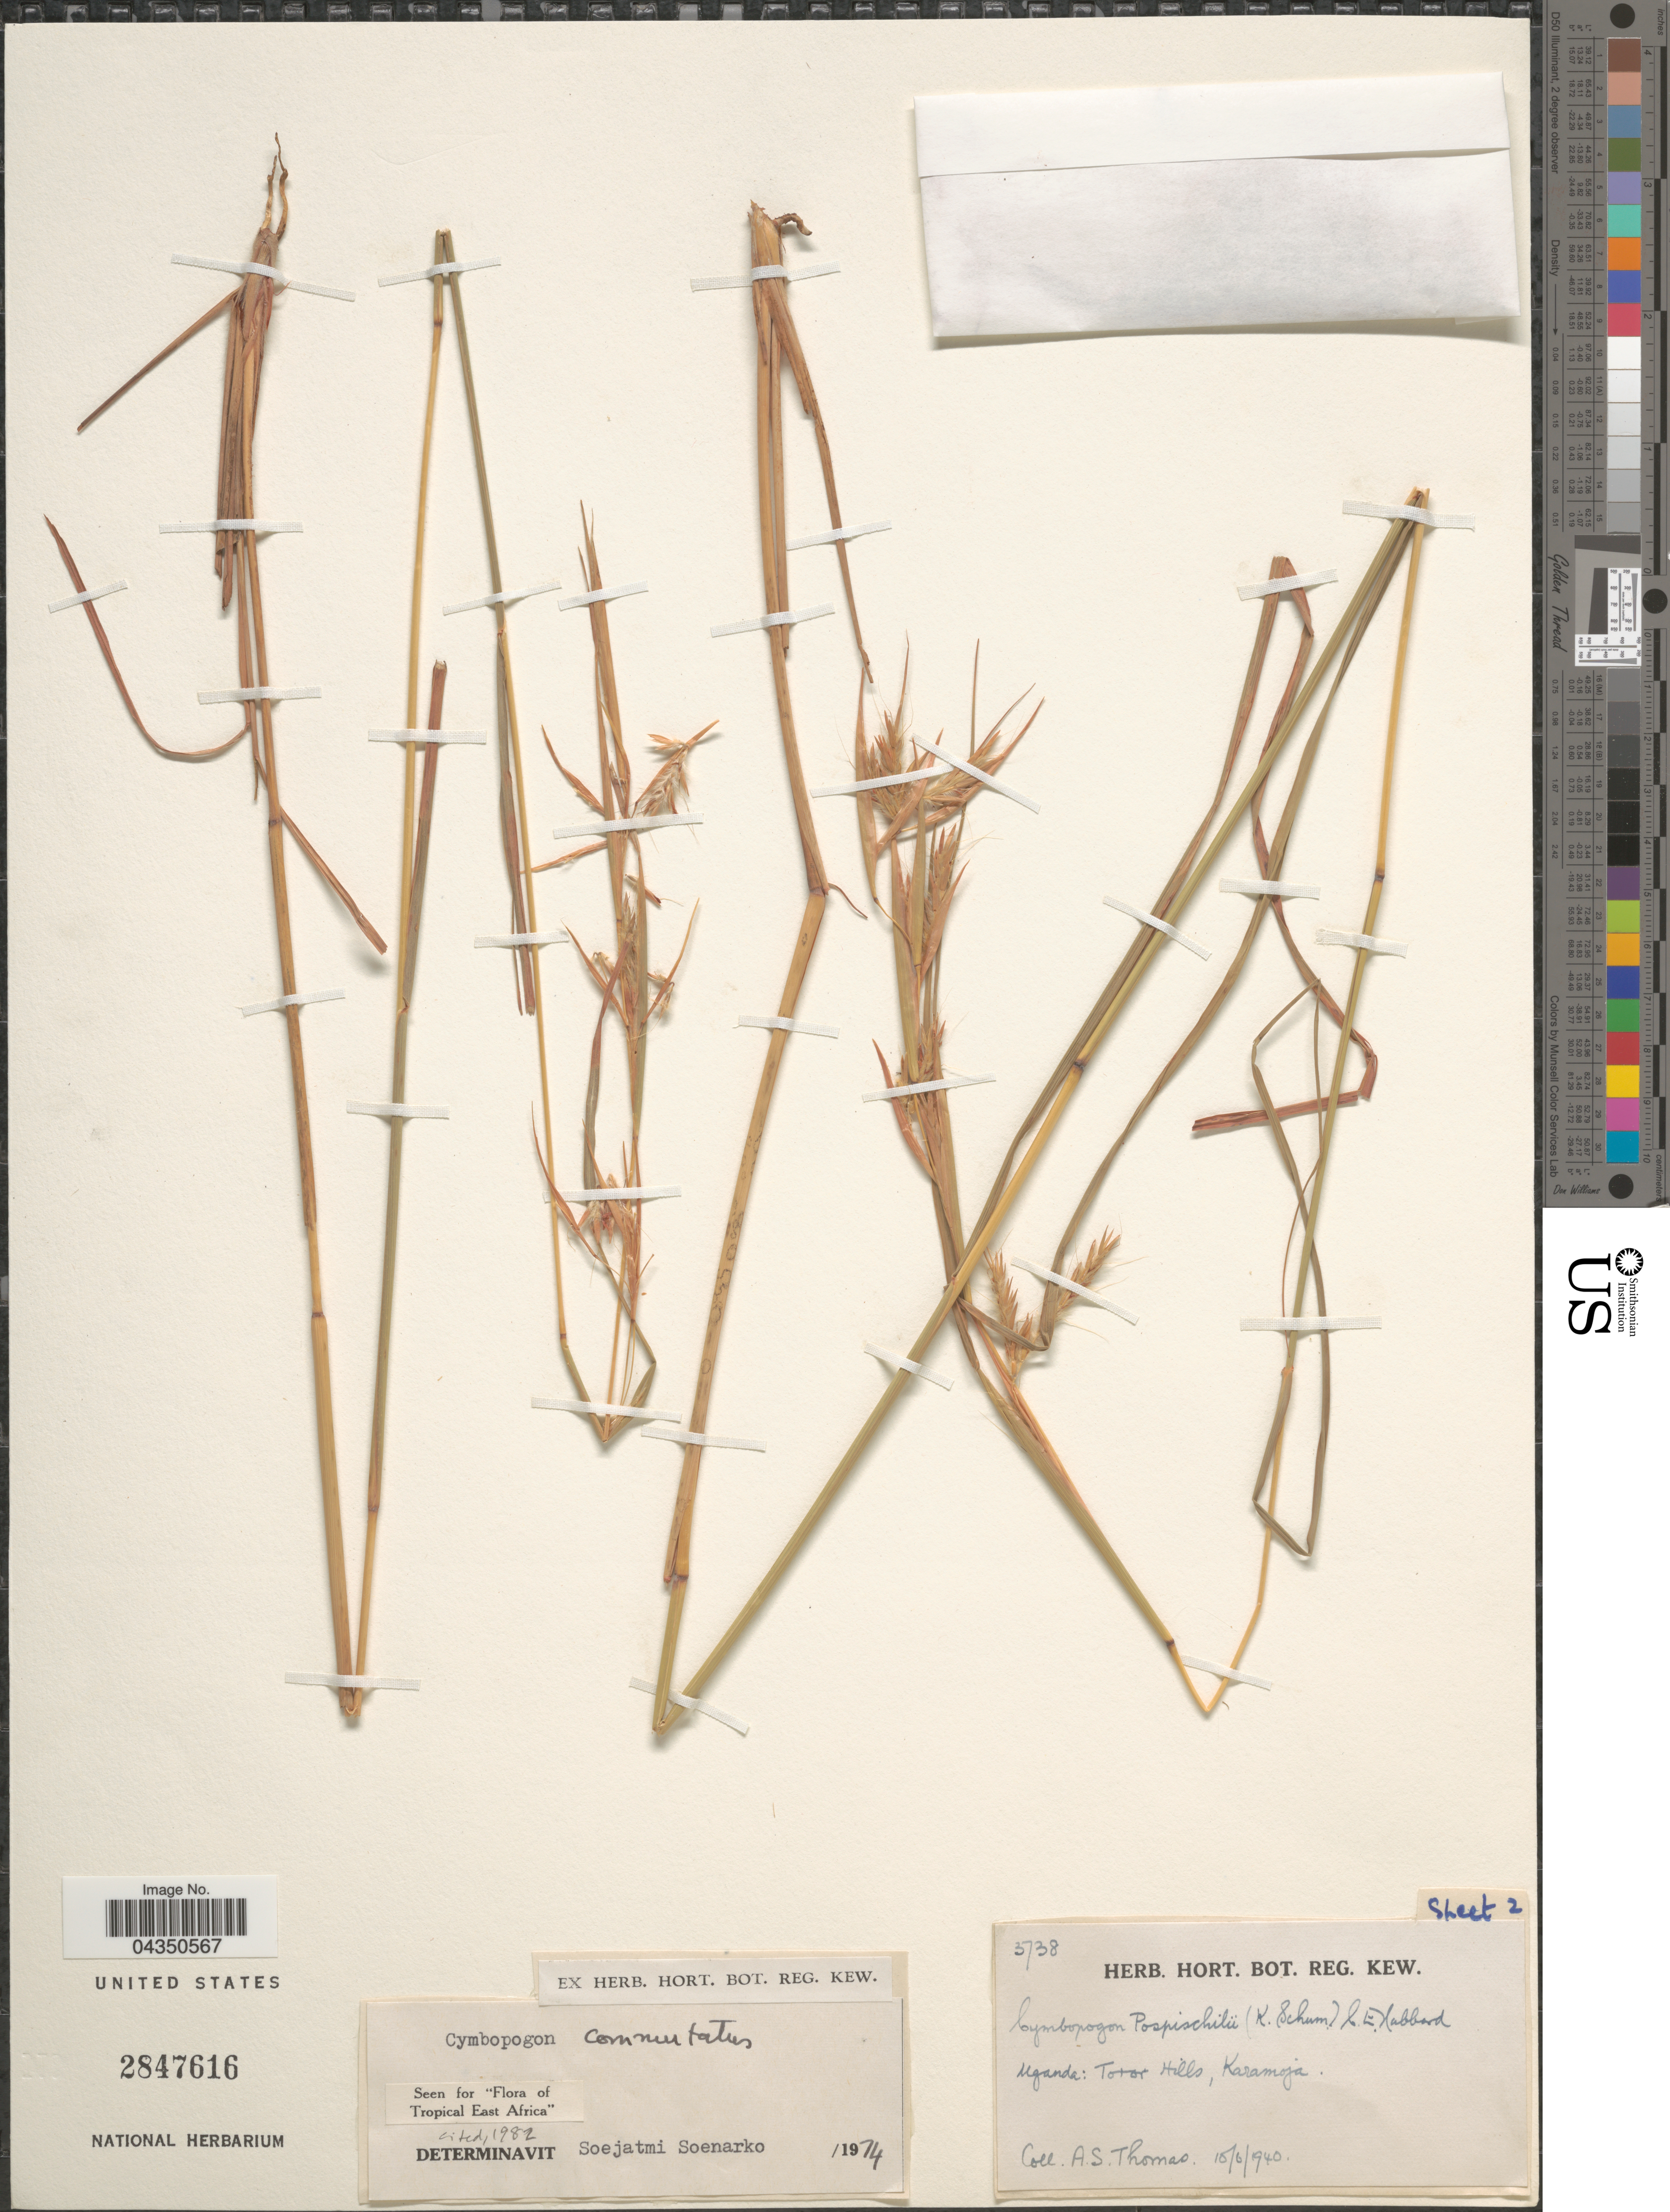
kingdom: Plantae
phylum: Tracheophyta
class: Liliopsida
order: Poales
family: Poaceae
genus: Cymbopogon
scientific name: Cymbopogon commutatus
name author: (Steud.) Stapf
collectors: A. Thomas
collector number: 5738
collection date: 1940-06-10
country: Uganda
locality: Toror Hills, Karamoja.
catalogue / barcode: US 2847616